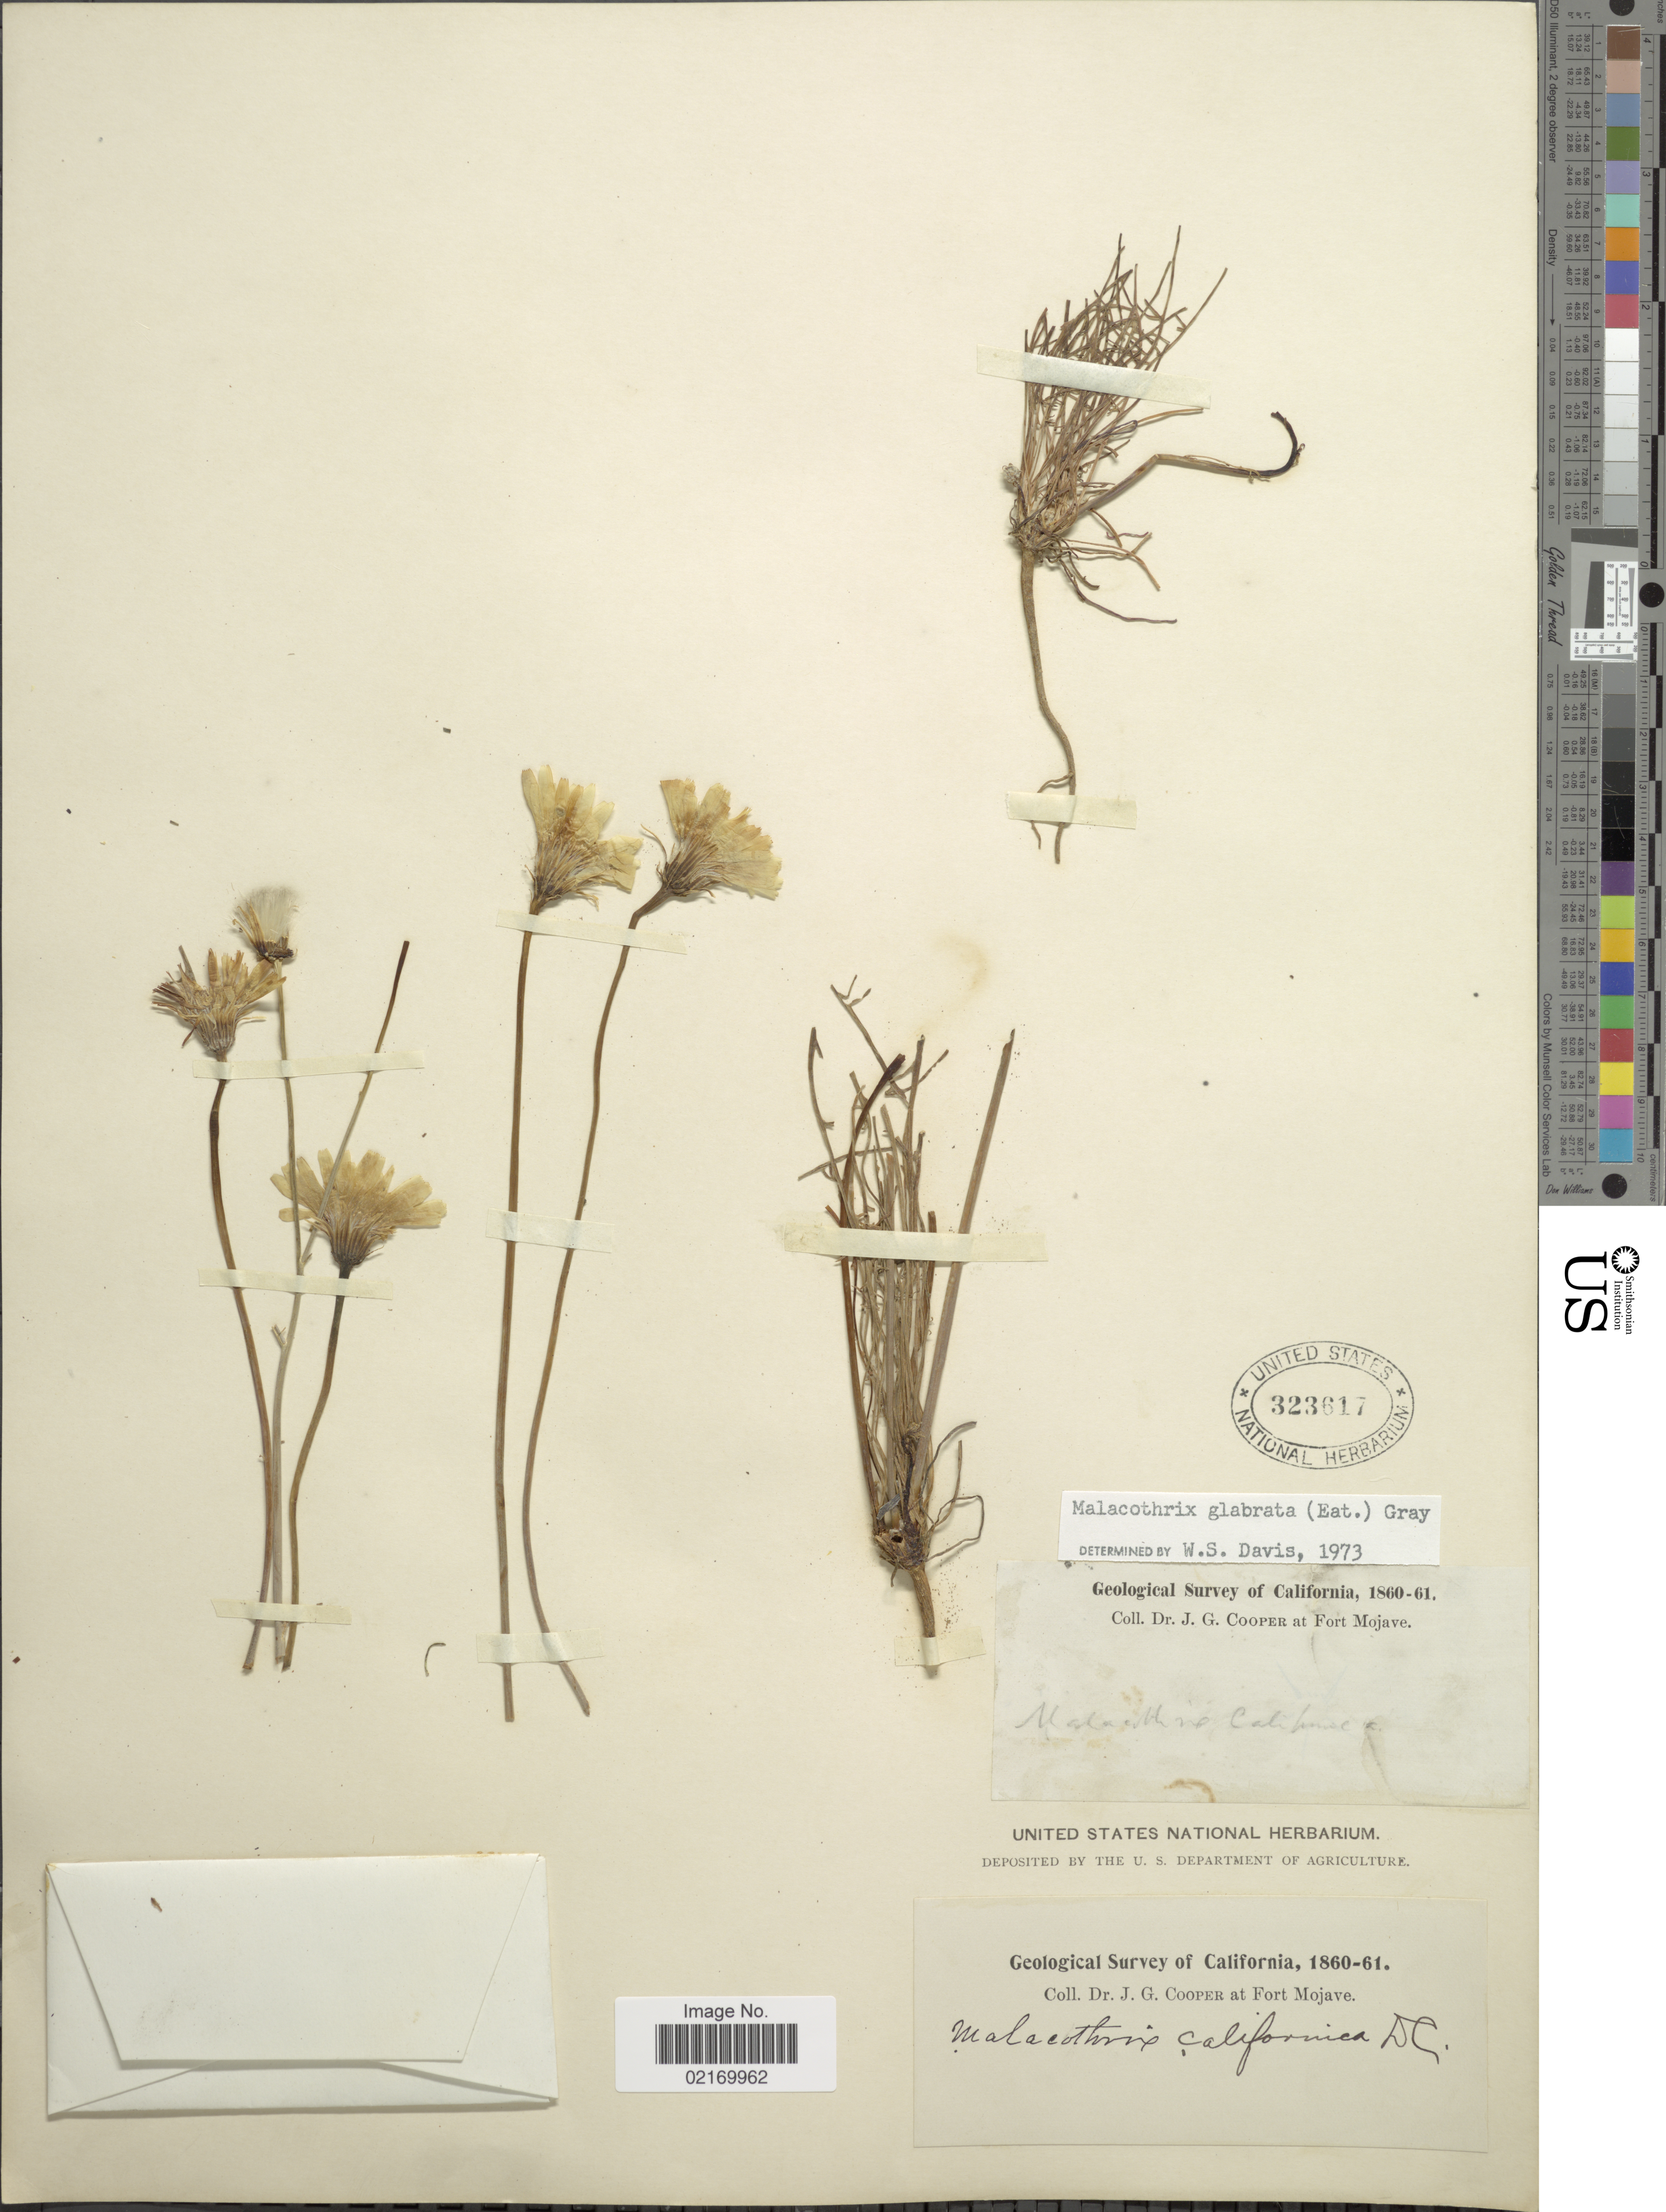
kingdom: Plantae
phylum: Tracheophyta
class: Magnoliopsida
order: Asterales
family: Asteraceae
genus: Malacothrix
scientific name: Malacothrix glabrata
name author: (A. Gray ex D.C. Eaton) A. Gray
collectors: J. G. Cooper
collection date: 1860/1861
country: United States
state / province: California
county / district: San Bernardino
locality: Fort Mojave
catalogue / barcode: US 323617